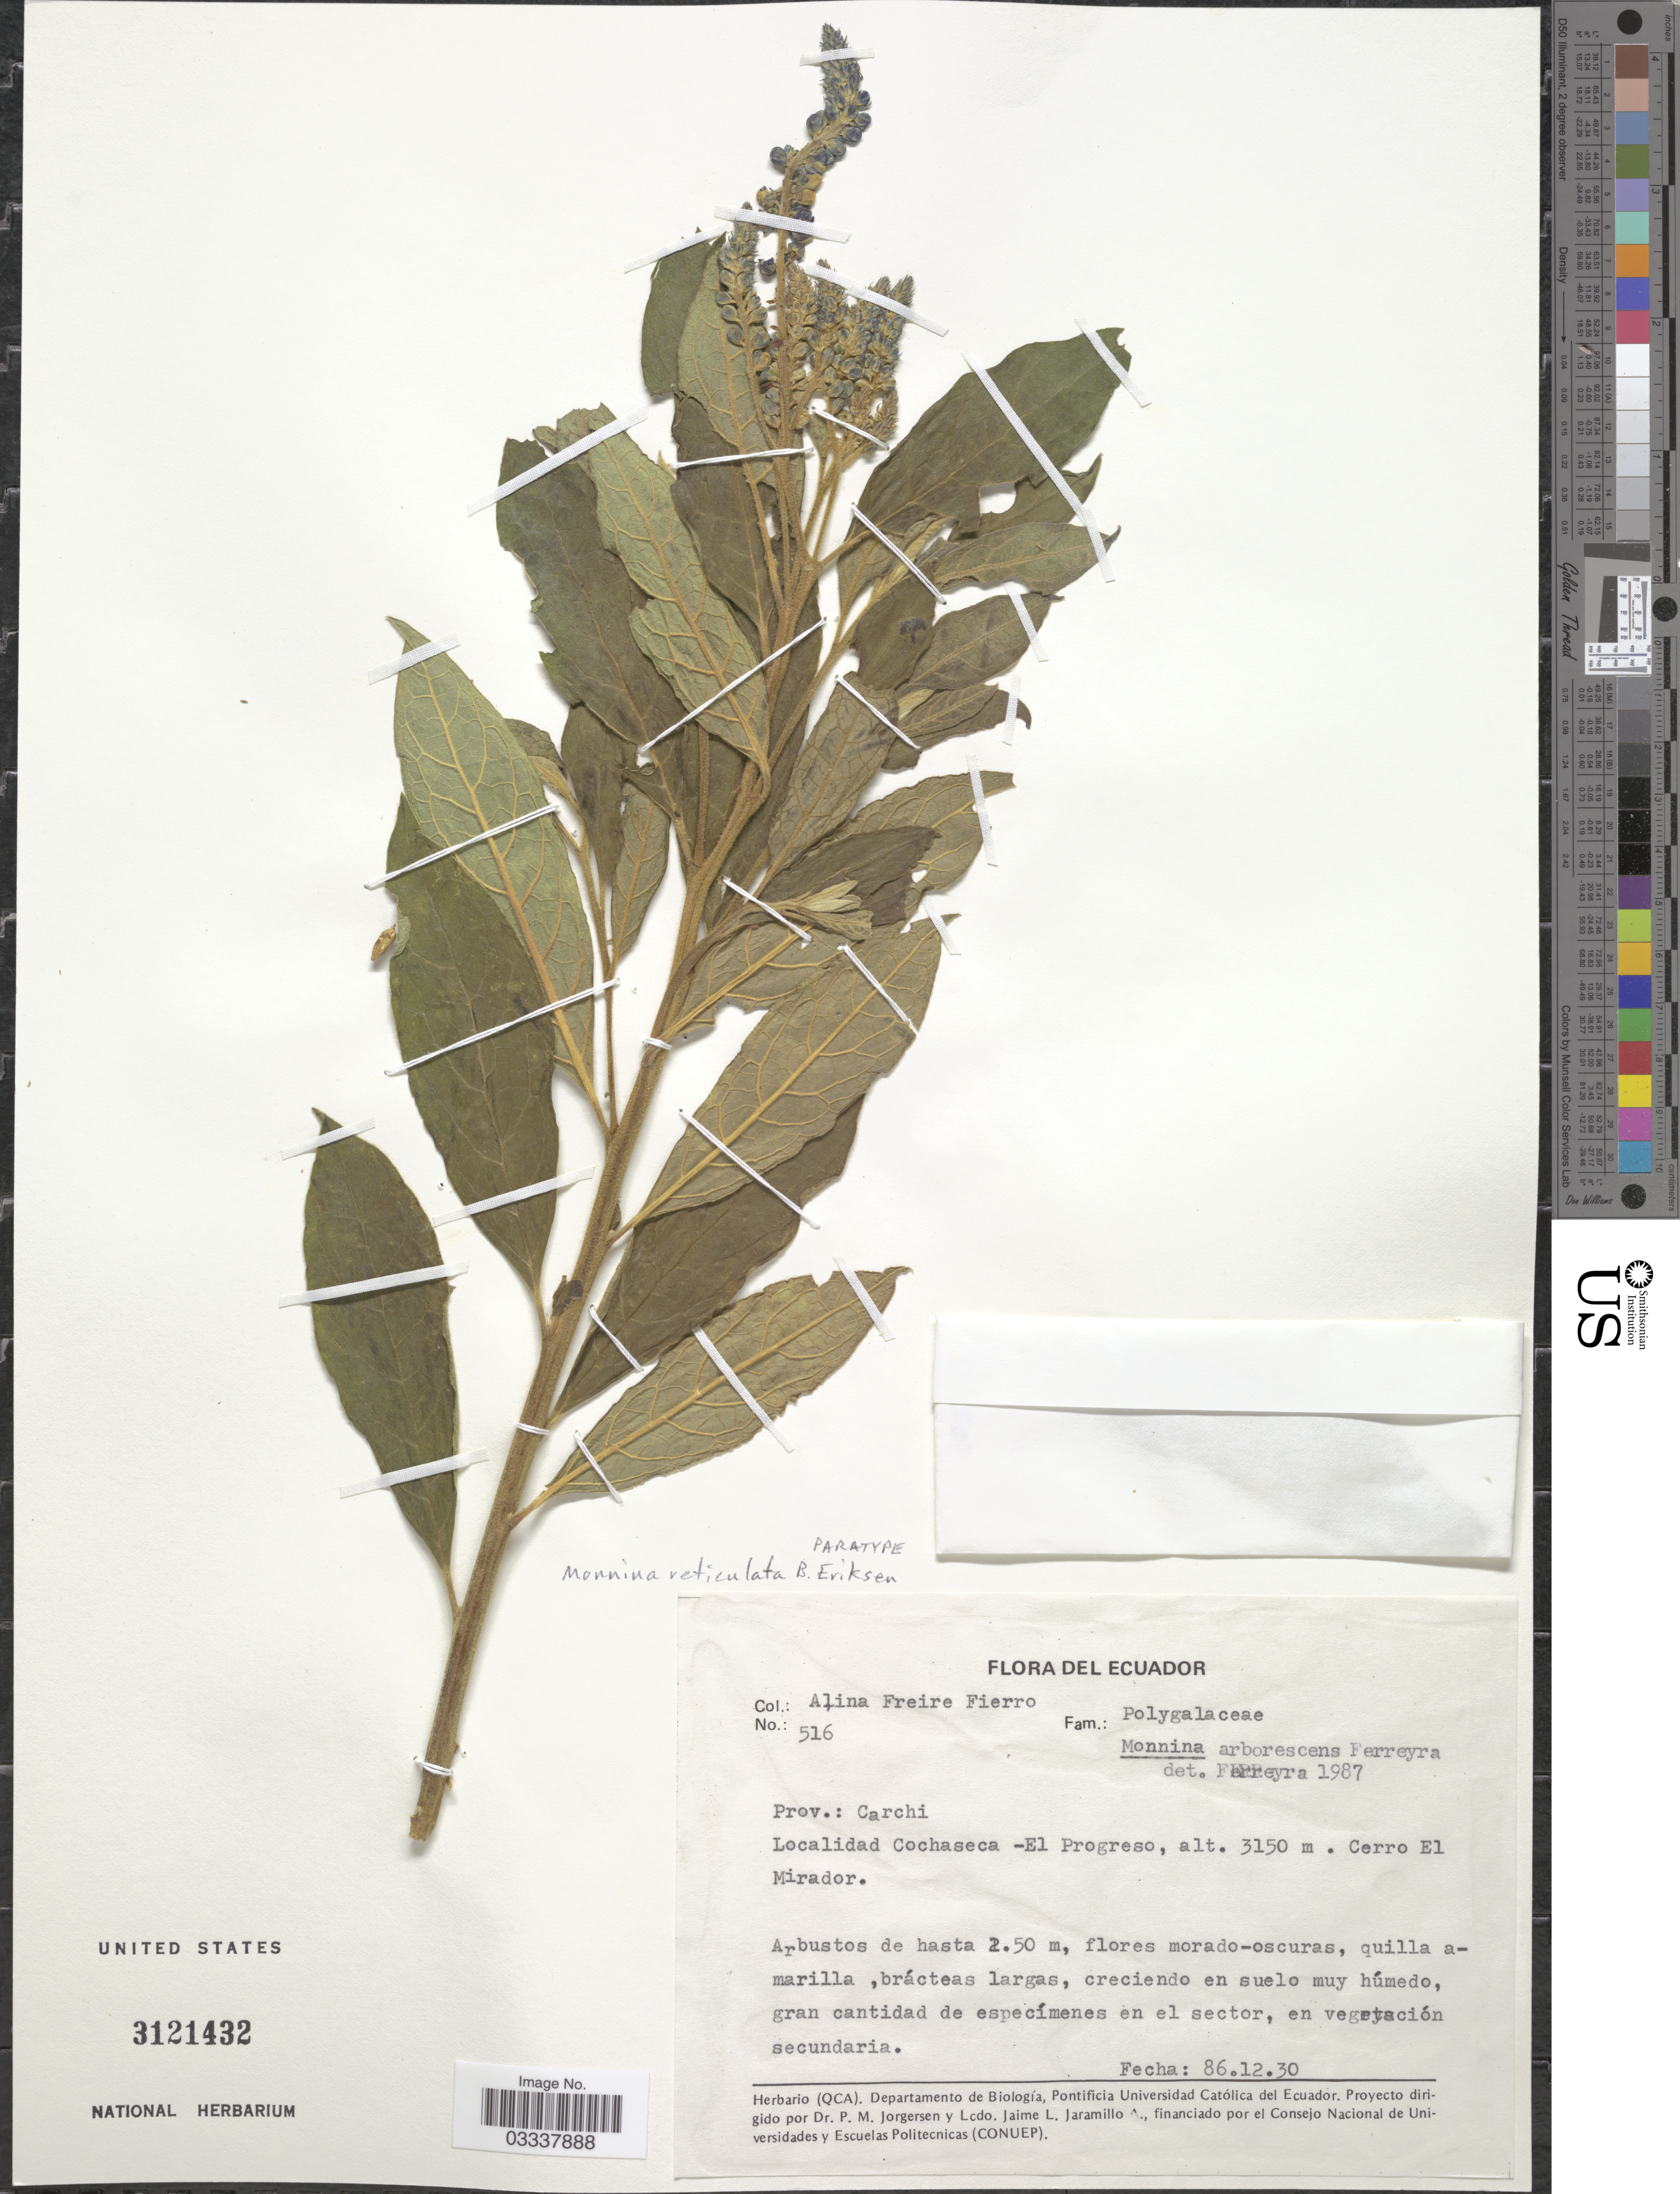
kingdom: Plantae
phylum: Tracheophyta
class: Magnoliopsida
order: Fabales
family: Polygalaceae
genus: Monnina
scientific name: Monnina reticulata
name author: B. Eriksen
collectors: A. Freire-Fierro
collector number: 516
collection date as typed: Transcribed d/m/y: 30/12/86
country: Ecuador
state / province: Carchi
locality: Cochaseca-El Progreso. Cerro El Mirador.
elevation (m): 3150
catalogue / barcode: US 3121432